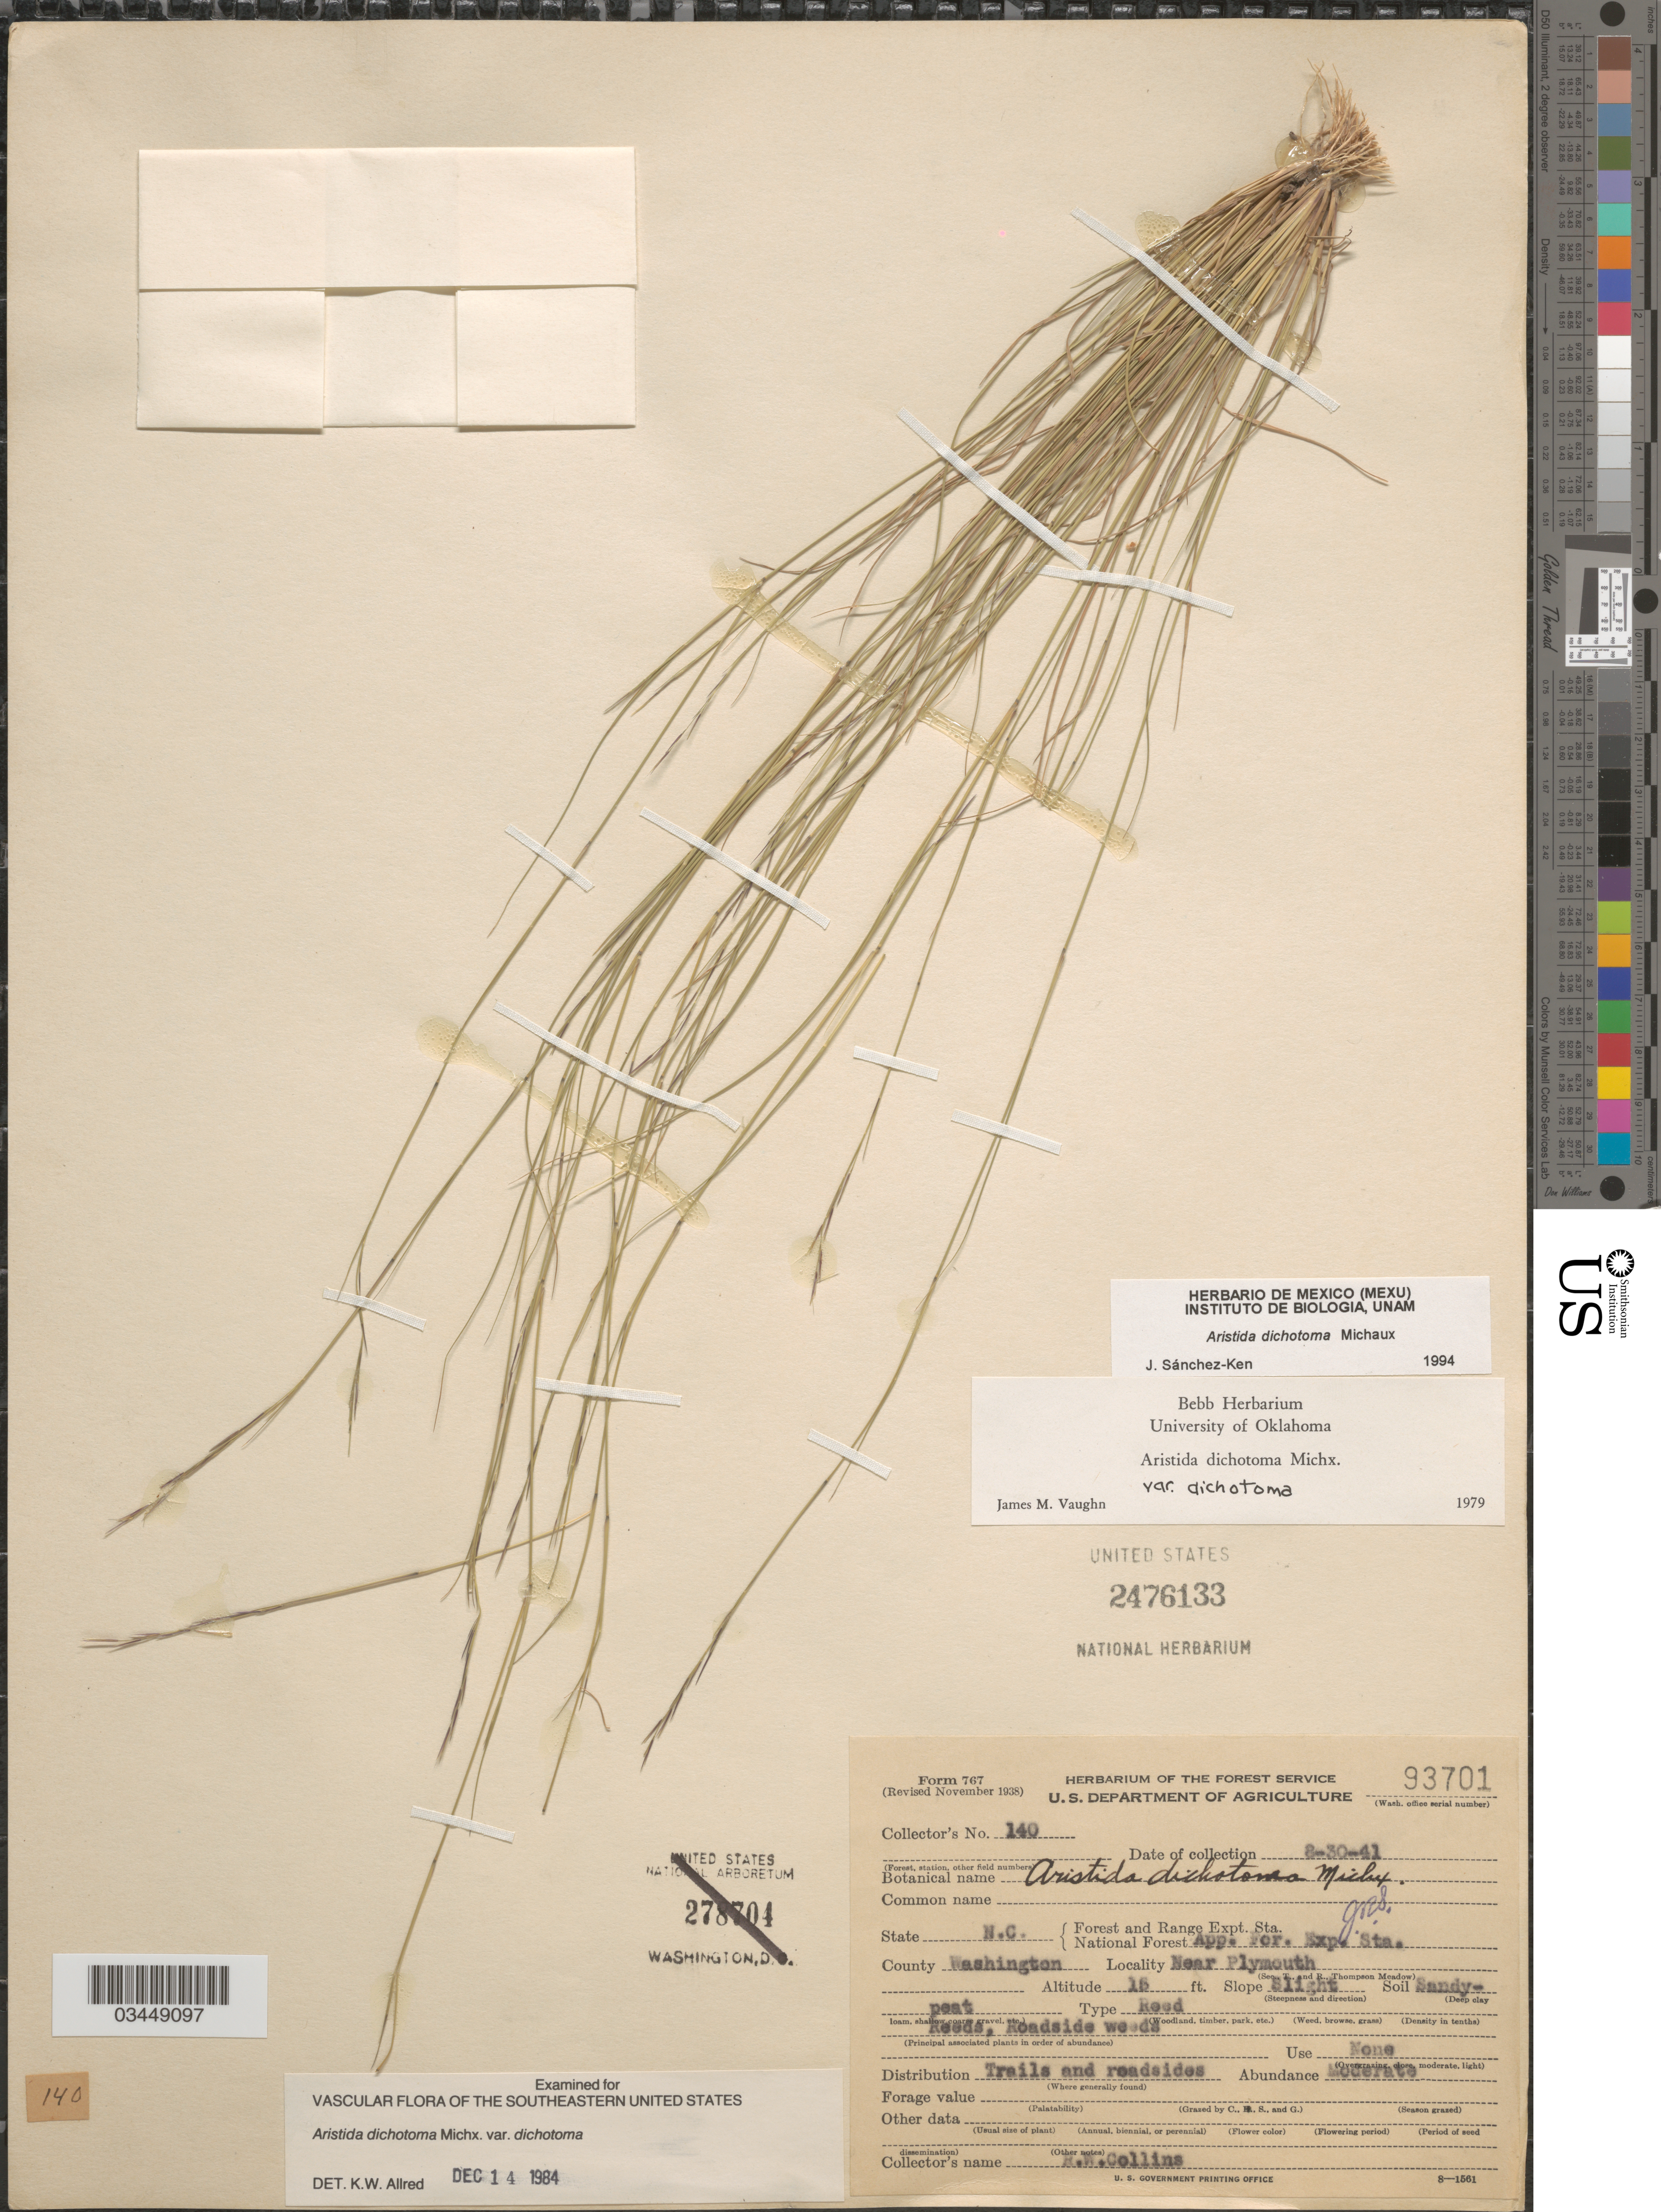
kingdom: Plantae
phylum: Tracheophyta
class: Liliopsida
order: Poales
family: Poaceae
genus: Aristida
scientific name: Aristida dichotoma var. dichotoma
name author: Michx.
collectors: H. Collins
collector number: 140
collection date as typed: Transcribed d/m/y: 30/8/41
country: United States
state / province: North Carolina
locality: Forest and Range Expt. Sta. National Forest App. For. Exp. Sta. County Washington. Near Plymouth.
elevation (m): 5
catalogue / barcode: US 2476133